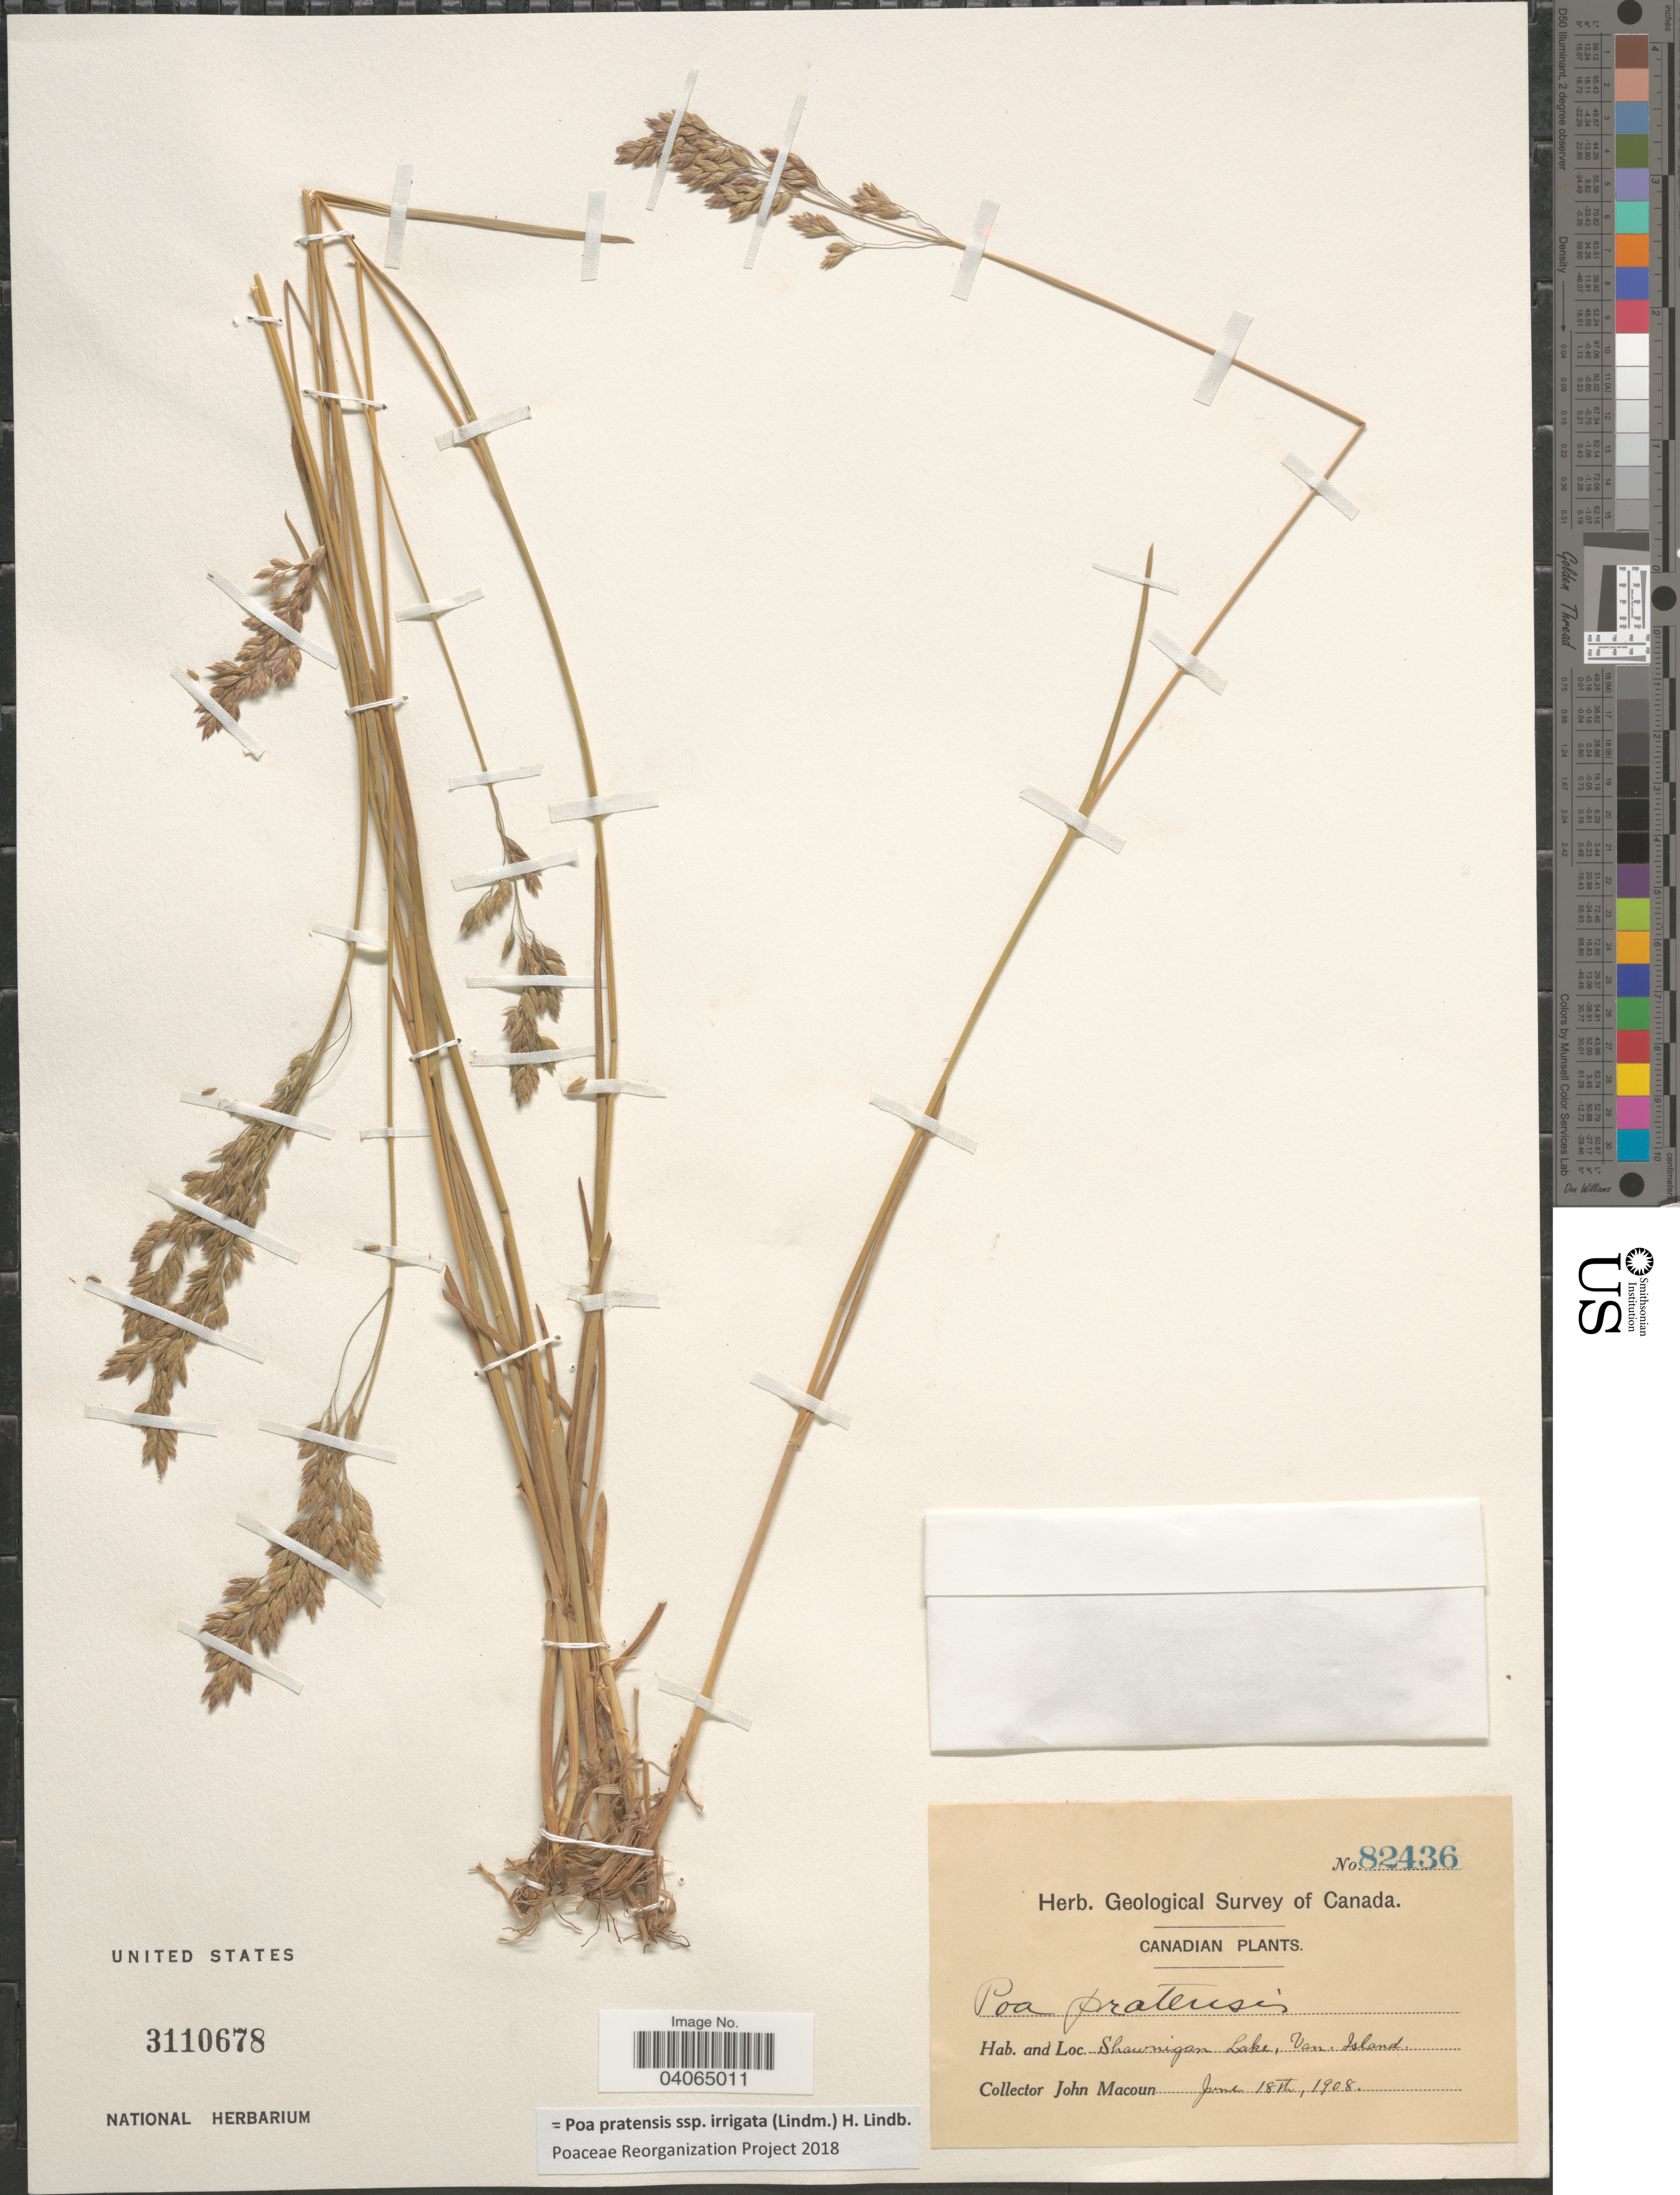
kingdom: Plantae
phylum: Tracheophyta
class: Liliopsida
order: Poales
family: Poaceae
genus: Poa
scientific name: Poa pratensis subsp. irrigata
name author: (Lindm.) H. Lindb.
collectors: J. Macoun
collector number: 82436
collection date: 1908-06-18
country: Canada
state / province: British Columbia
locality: Herb. Geological Survey of Canada. Shawnigan Lake, Van. Island.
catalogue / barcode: US 3110678